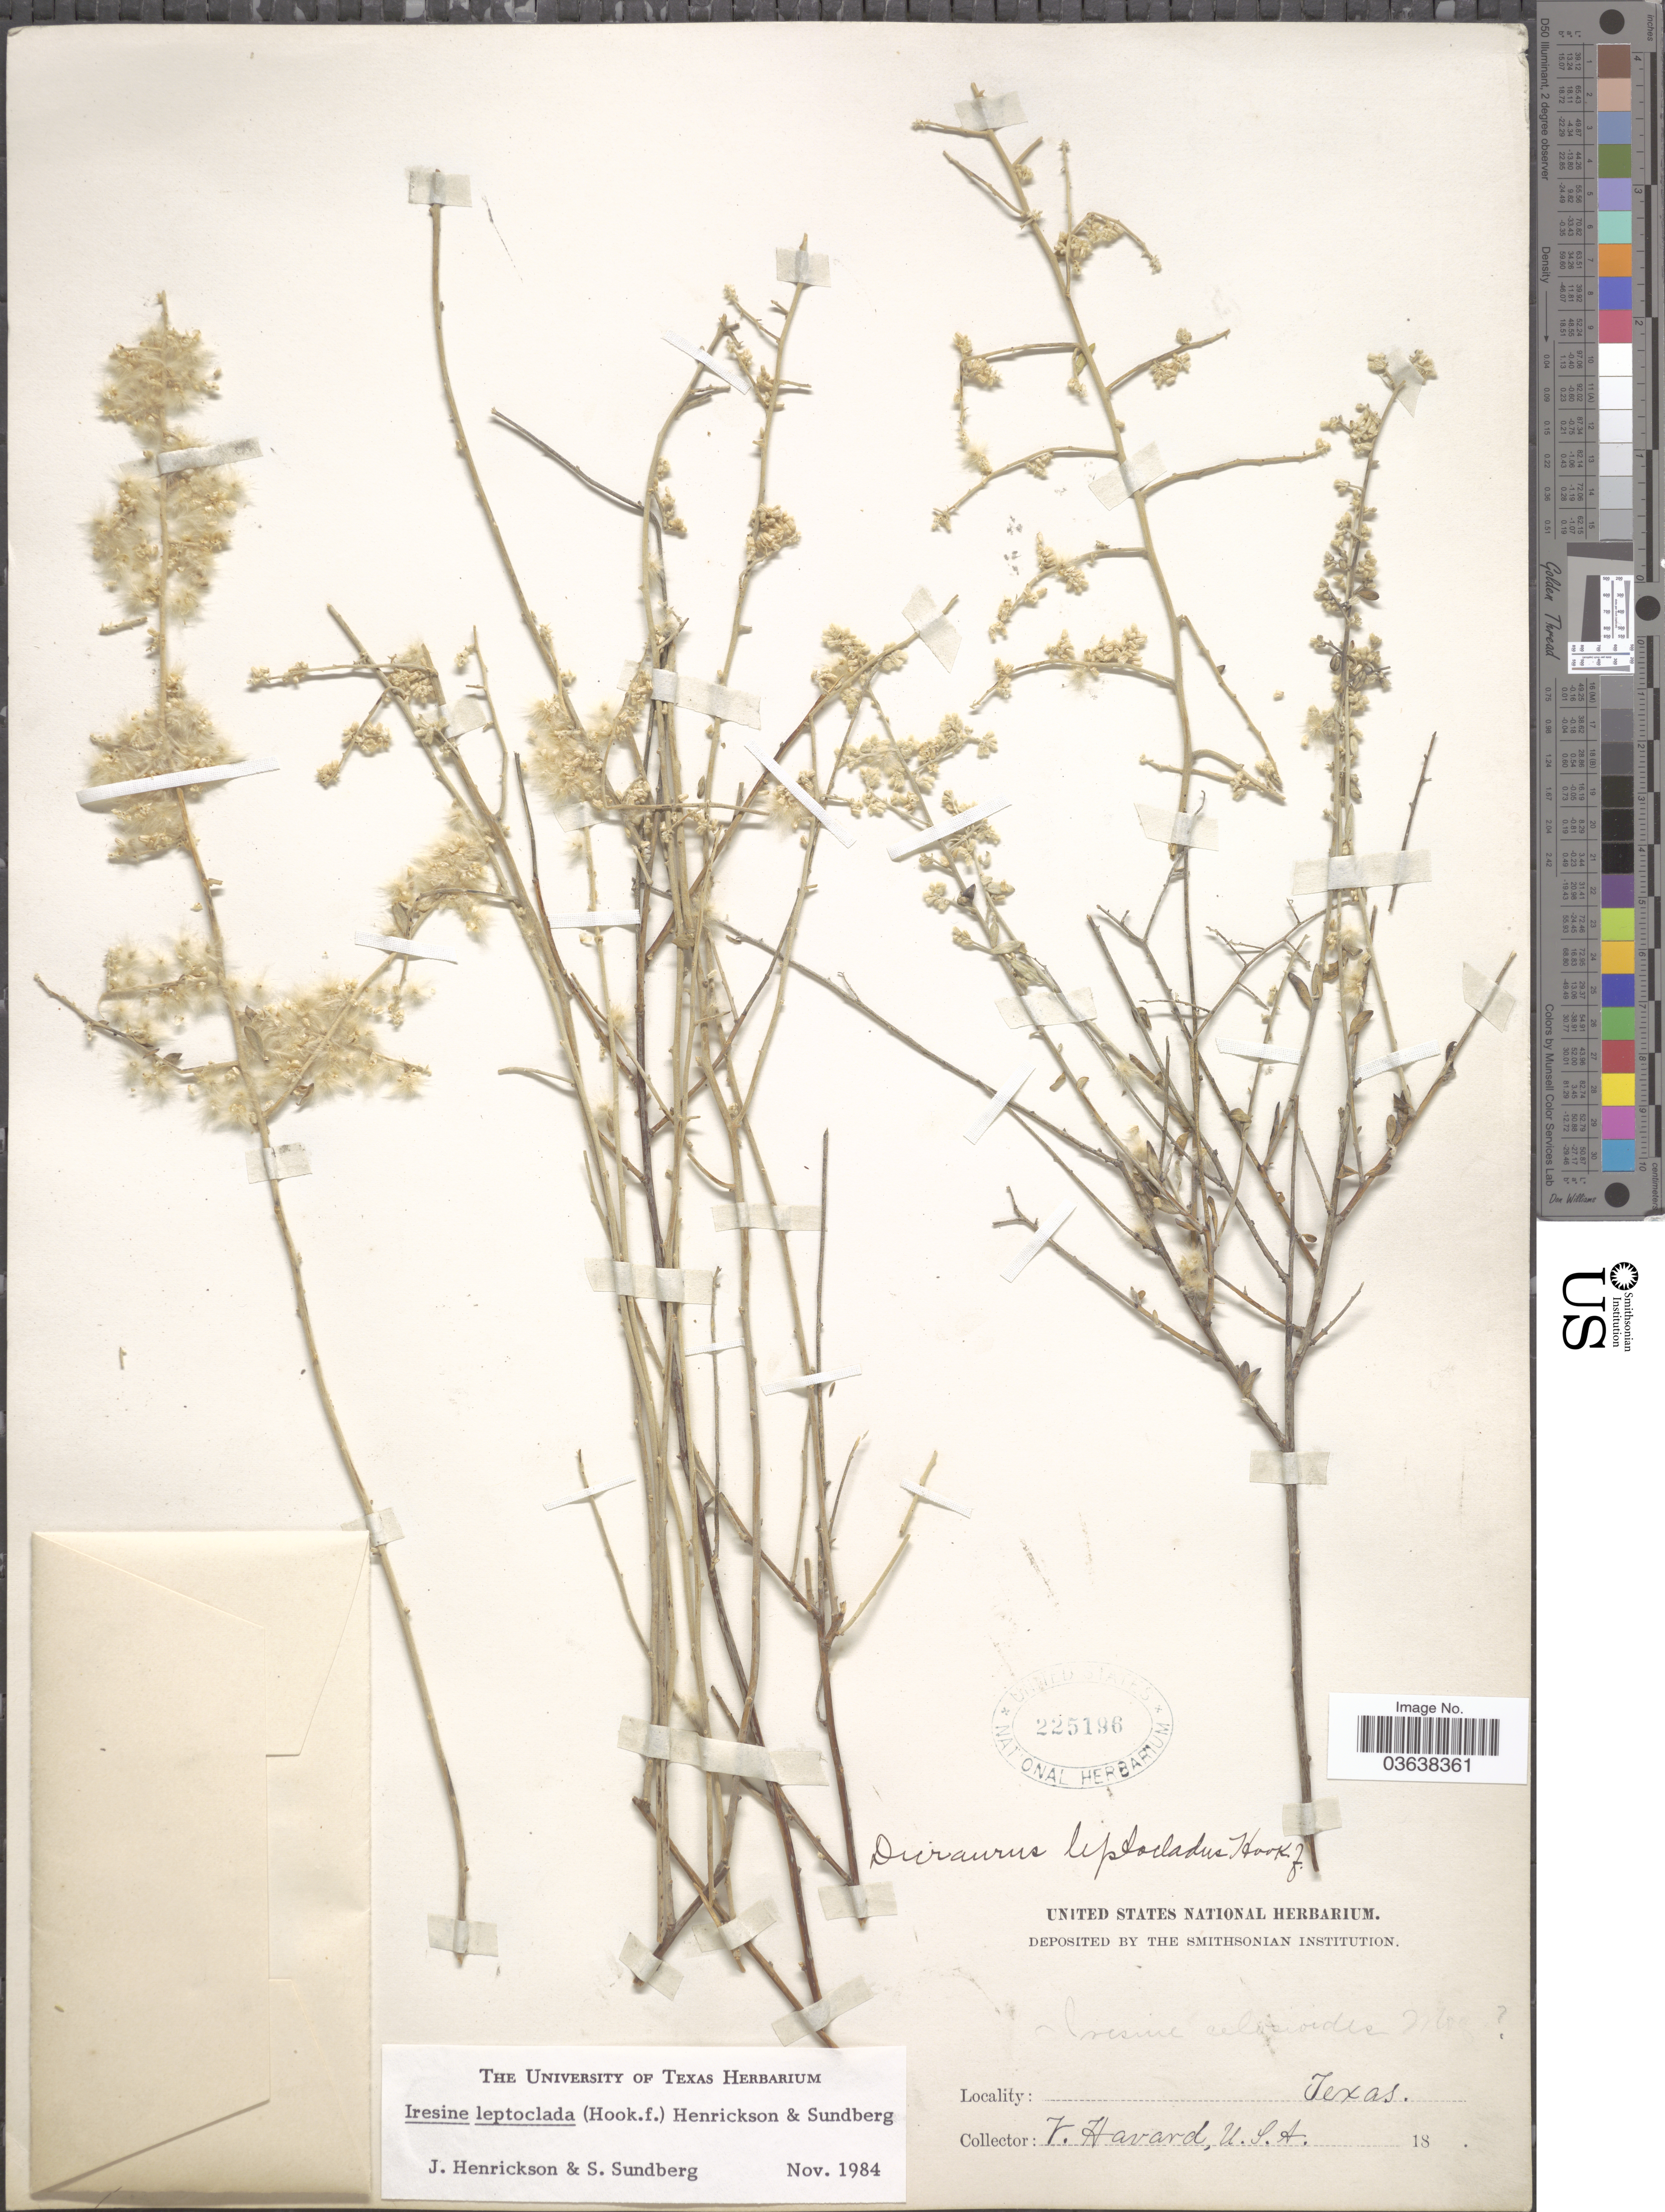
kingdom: Plantae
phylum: Tracheophyta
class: Magnoliopsida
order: Caryophyllales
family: Amaranthaceae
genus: Iresine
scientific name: Iresine leptoclada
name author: (Hook. f.) Henrickson & S.D. Sundb.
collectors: V. Havard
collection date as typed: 18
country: United States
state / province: Texas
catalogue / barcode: US 225196